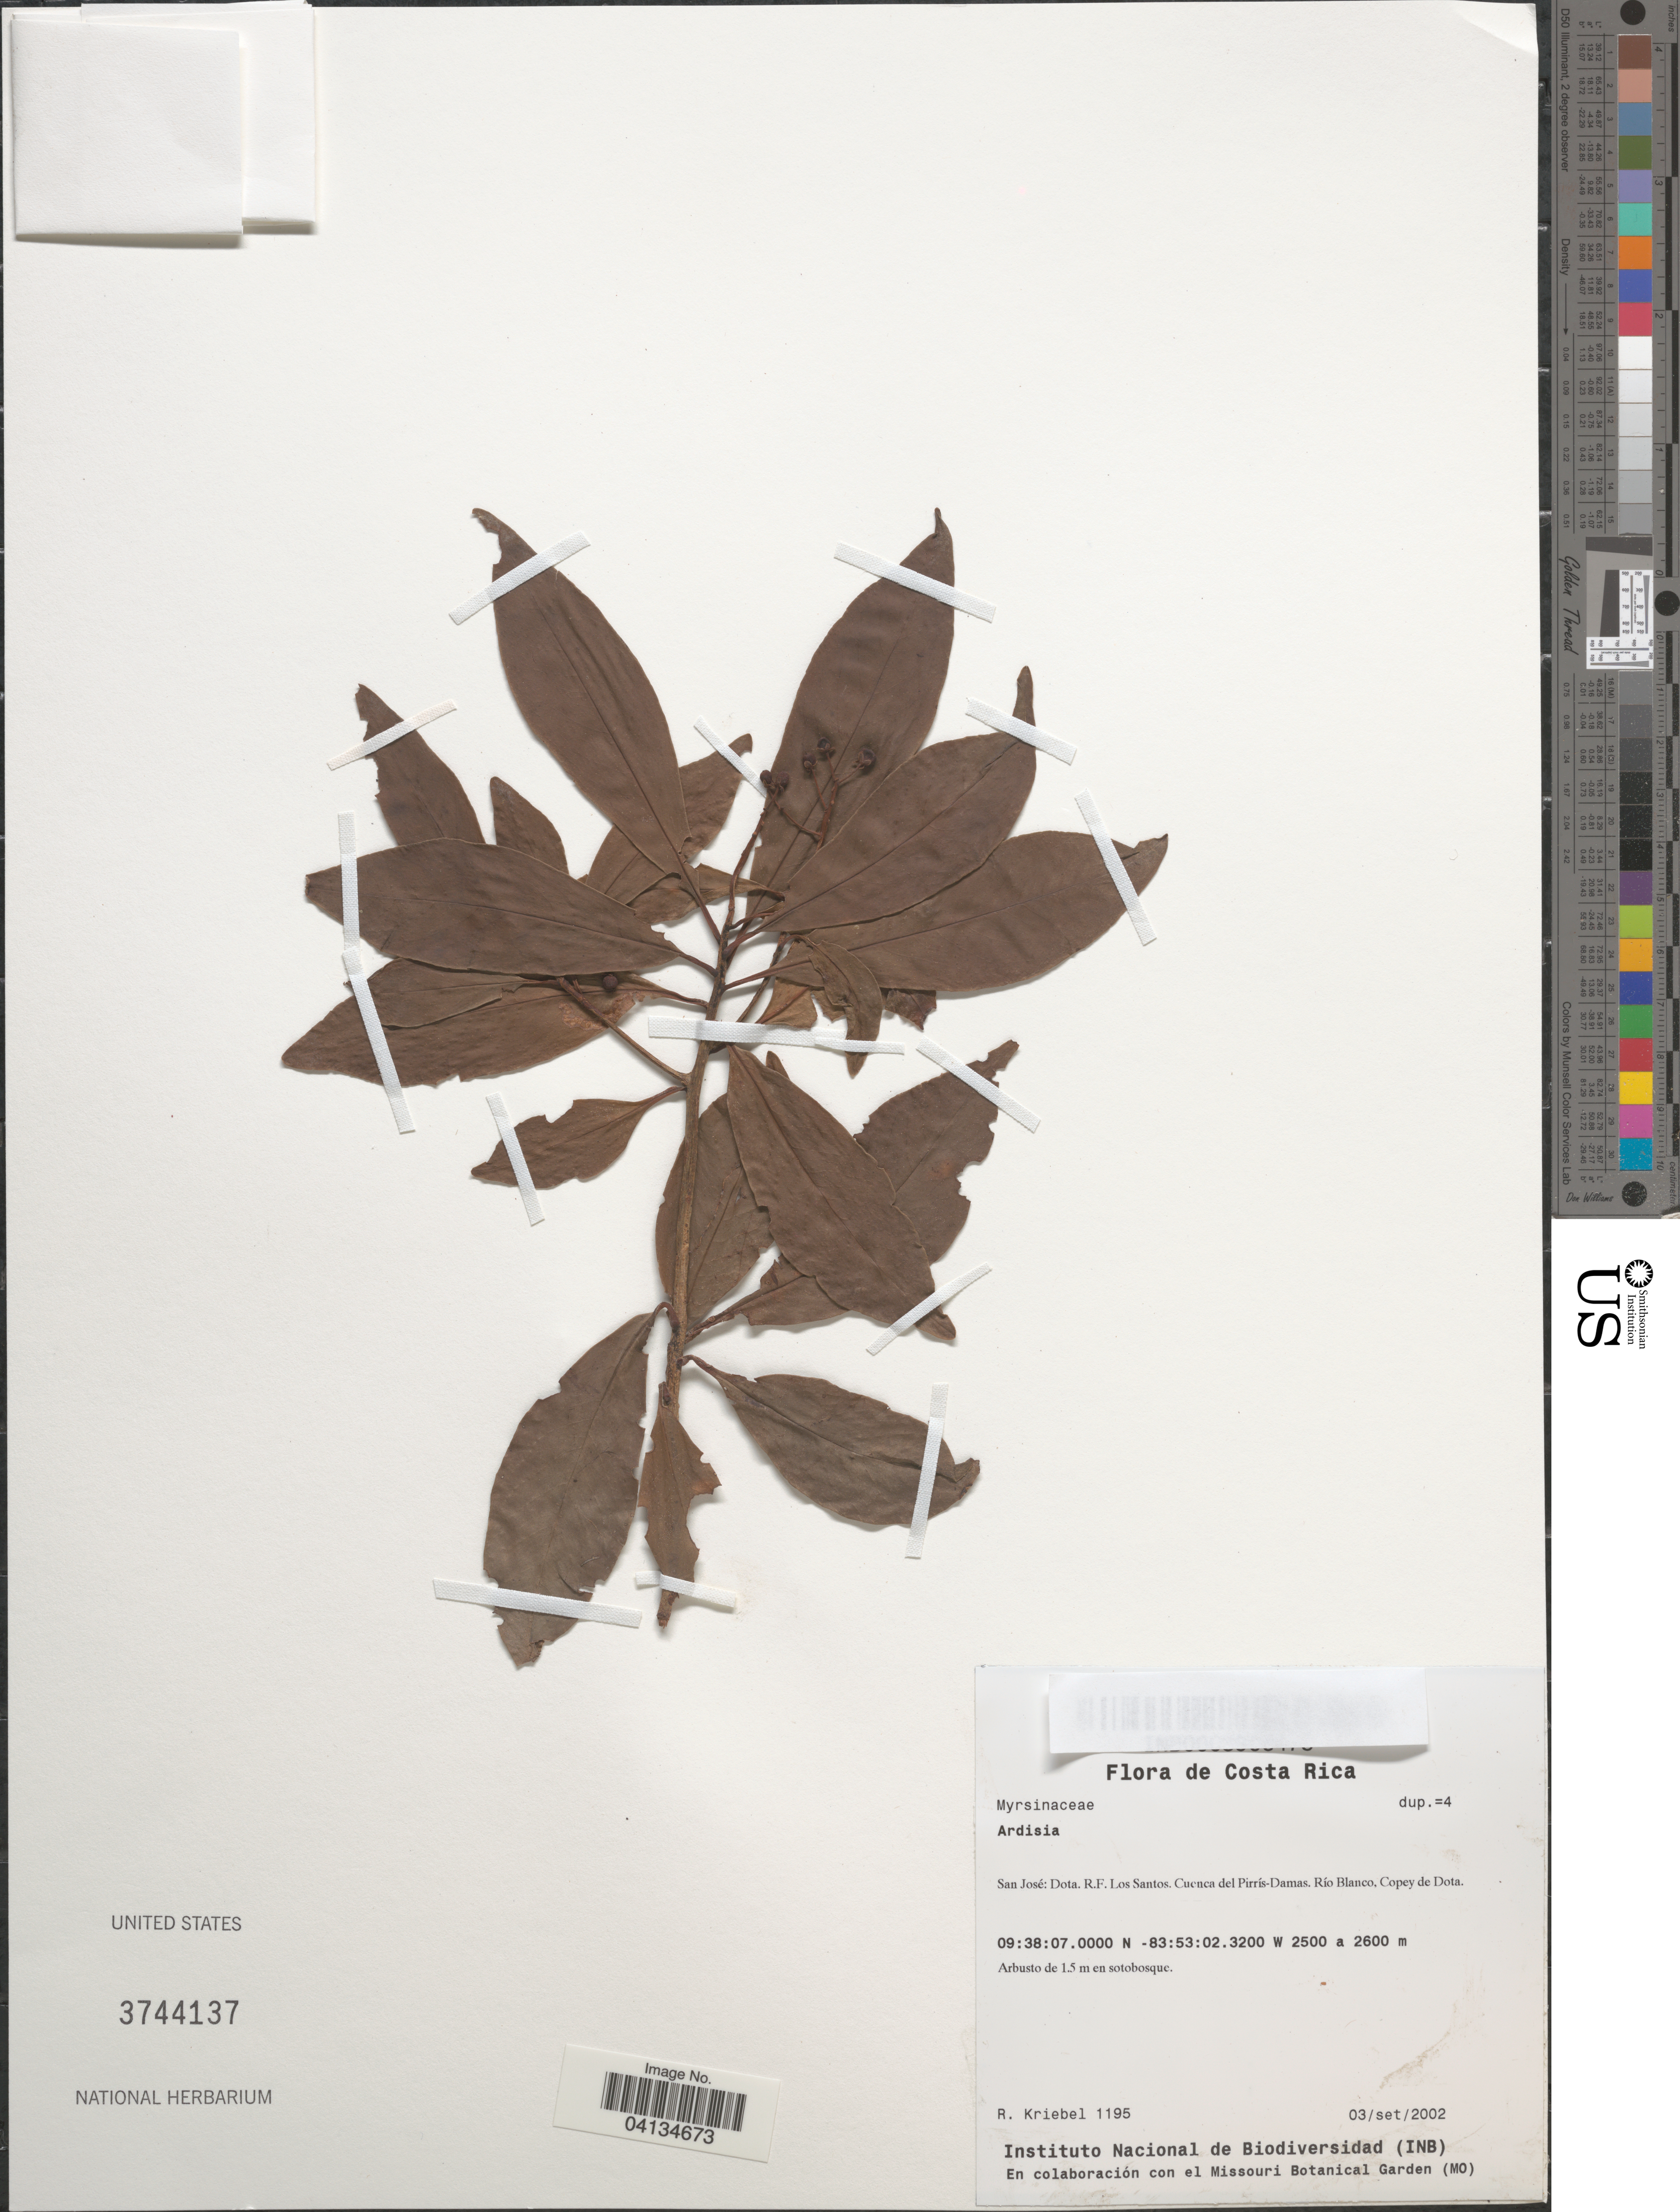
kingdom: Plantae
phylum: Tracheophyta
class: Magnoliopsida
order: Ericales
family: Primulaceae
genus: Ardisia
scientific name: Ardisia sp.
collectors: R. Kriebel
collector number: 1195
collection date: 2002-09-03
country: Costa Rica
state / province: San José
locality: Dota. R.F. Los Santos. Cuenca del Pirrís-Damas. Río Blanco, Copey de Dota.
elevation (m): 2500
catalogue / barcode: US 3744137